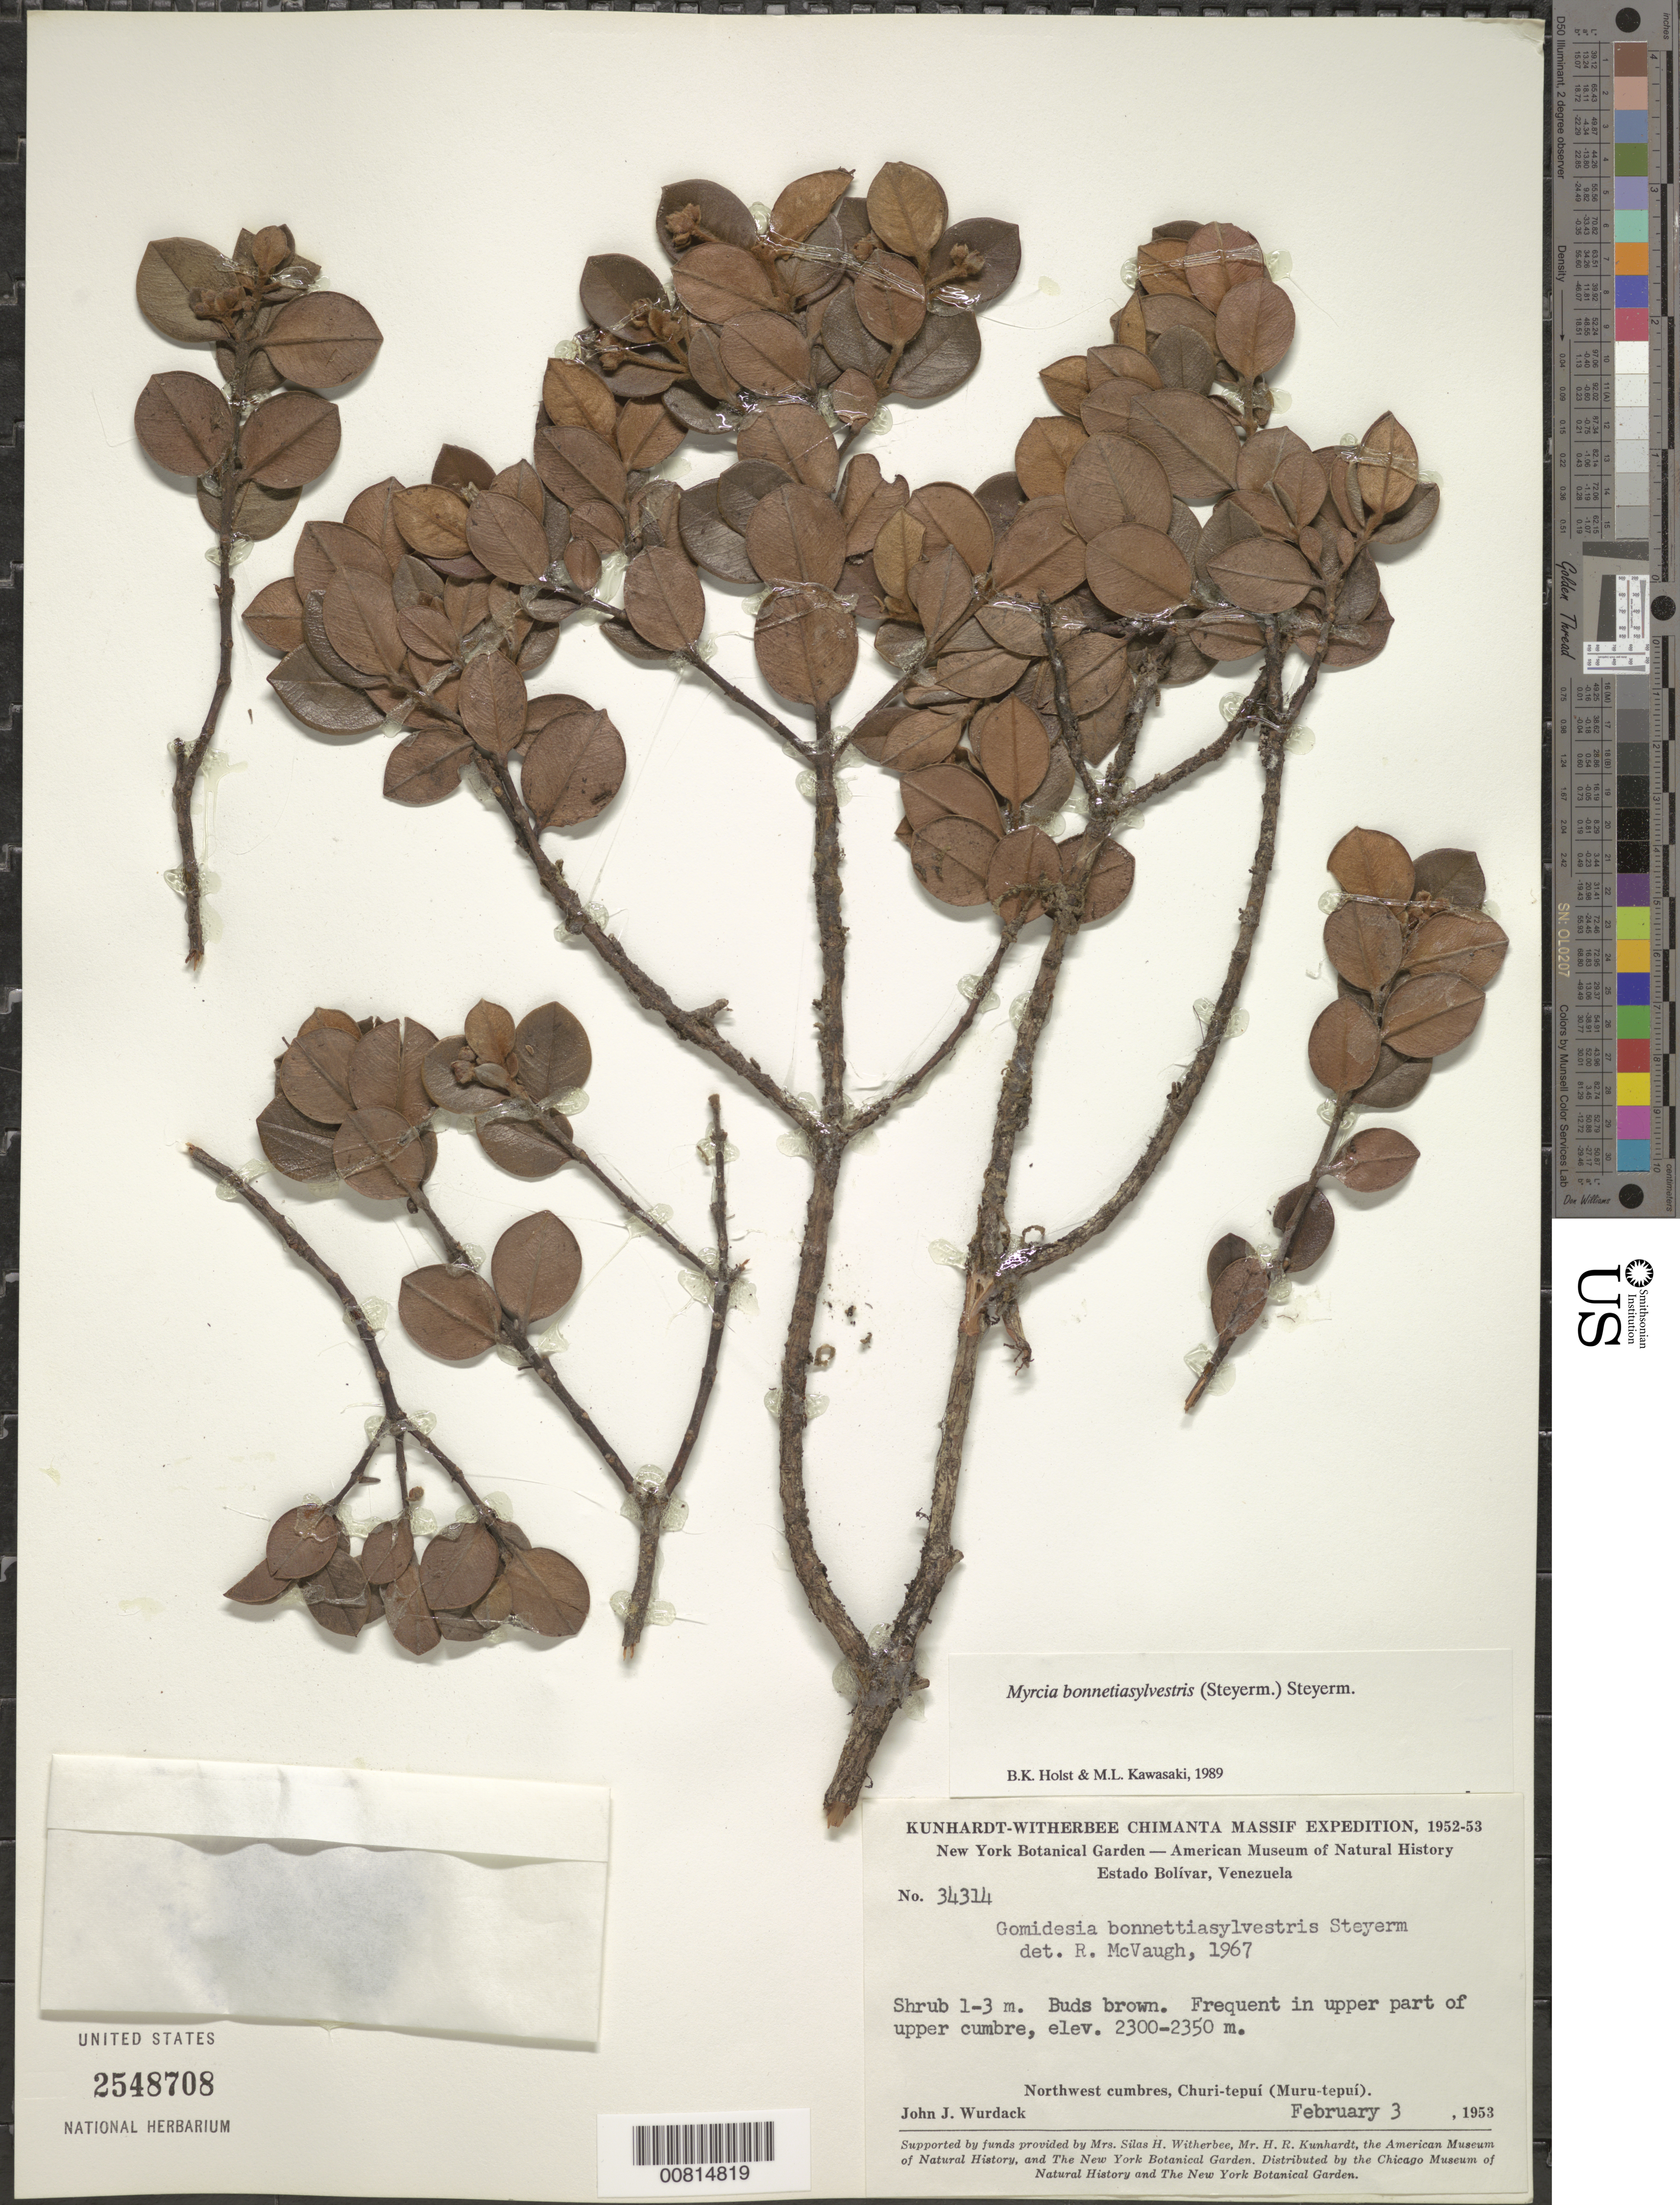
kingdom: Plantae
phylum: Tracheophyta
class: Magnoliopsida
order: Myrtales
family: Myrtaceae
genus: Myrcia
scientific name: Myrcia bonnetiasylvestris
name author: (Steyerm.) Steyerm.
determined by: Holst, Bruce K.; Kawasaki, María L.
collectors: J. J. Wurdack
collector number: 34314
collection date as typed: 3-Feb-53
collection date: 1953-02-03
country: Venezuela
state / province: Bolívar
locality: Churi-tepuí (Muru-tepuí), upper cumbre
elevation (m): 2300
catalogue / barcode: US 2548708